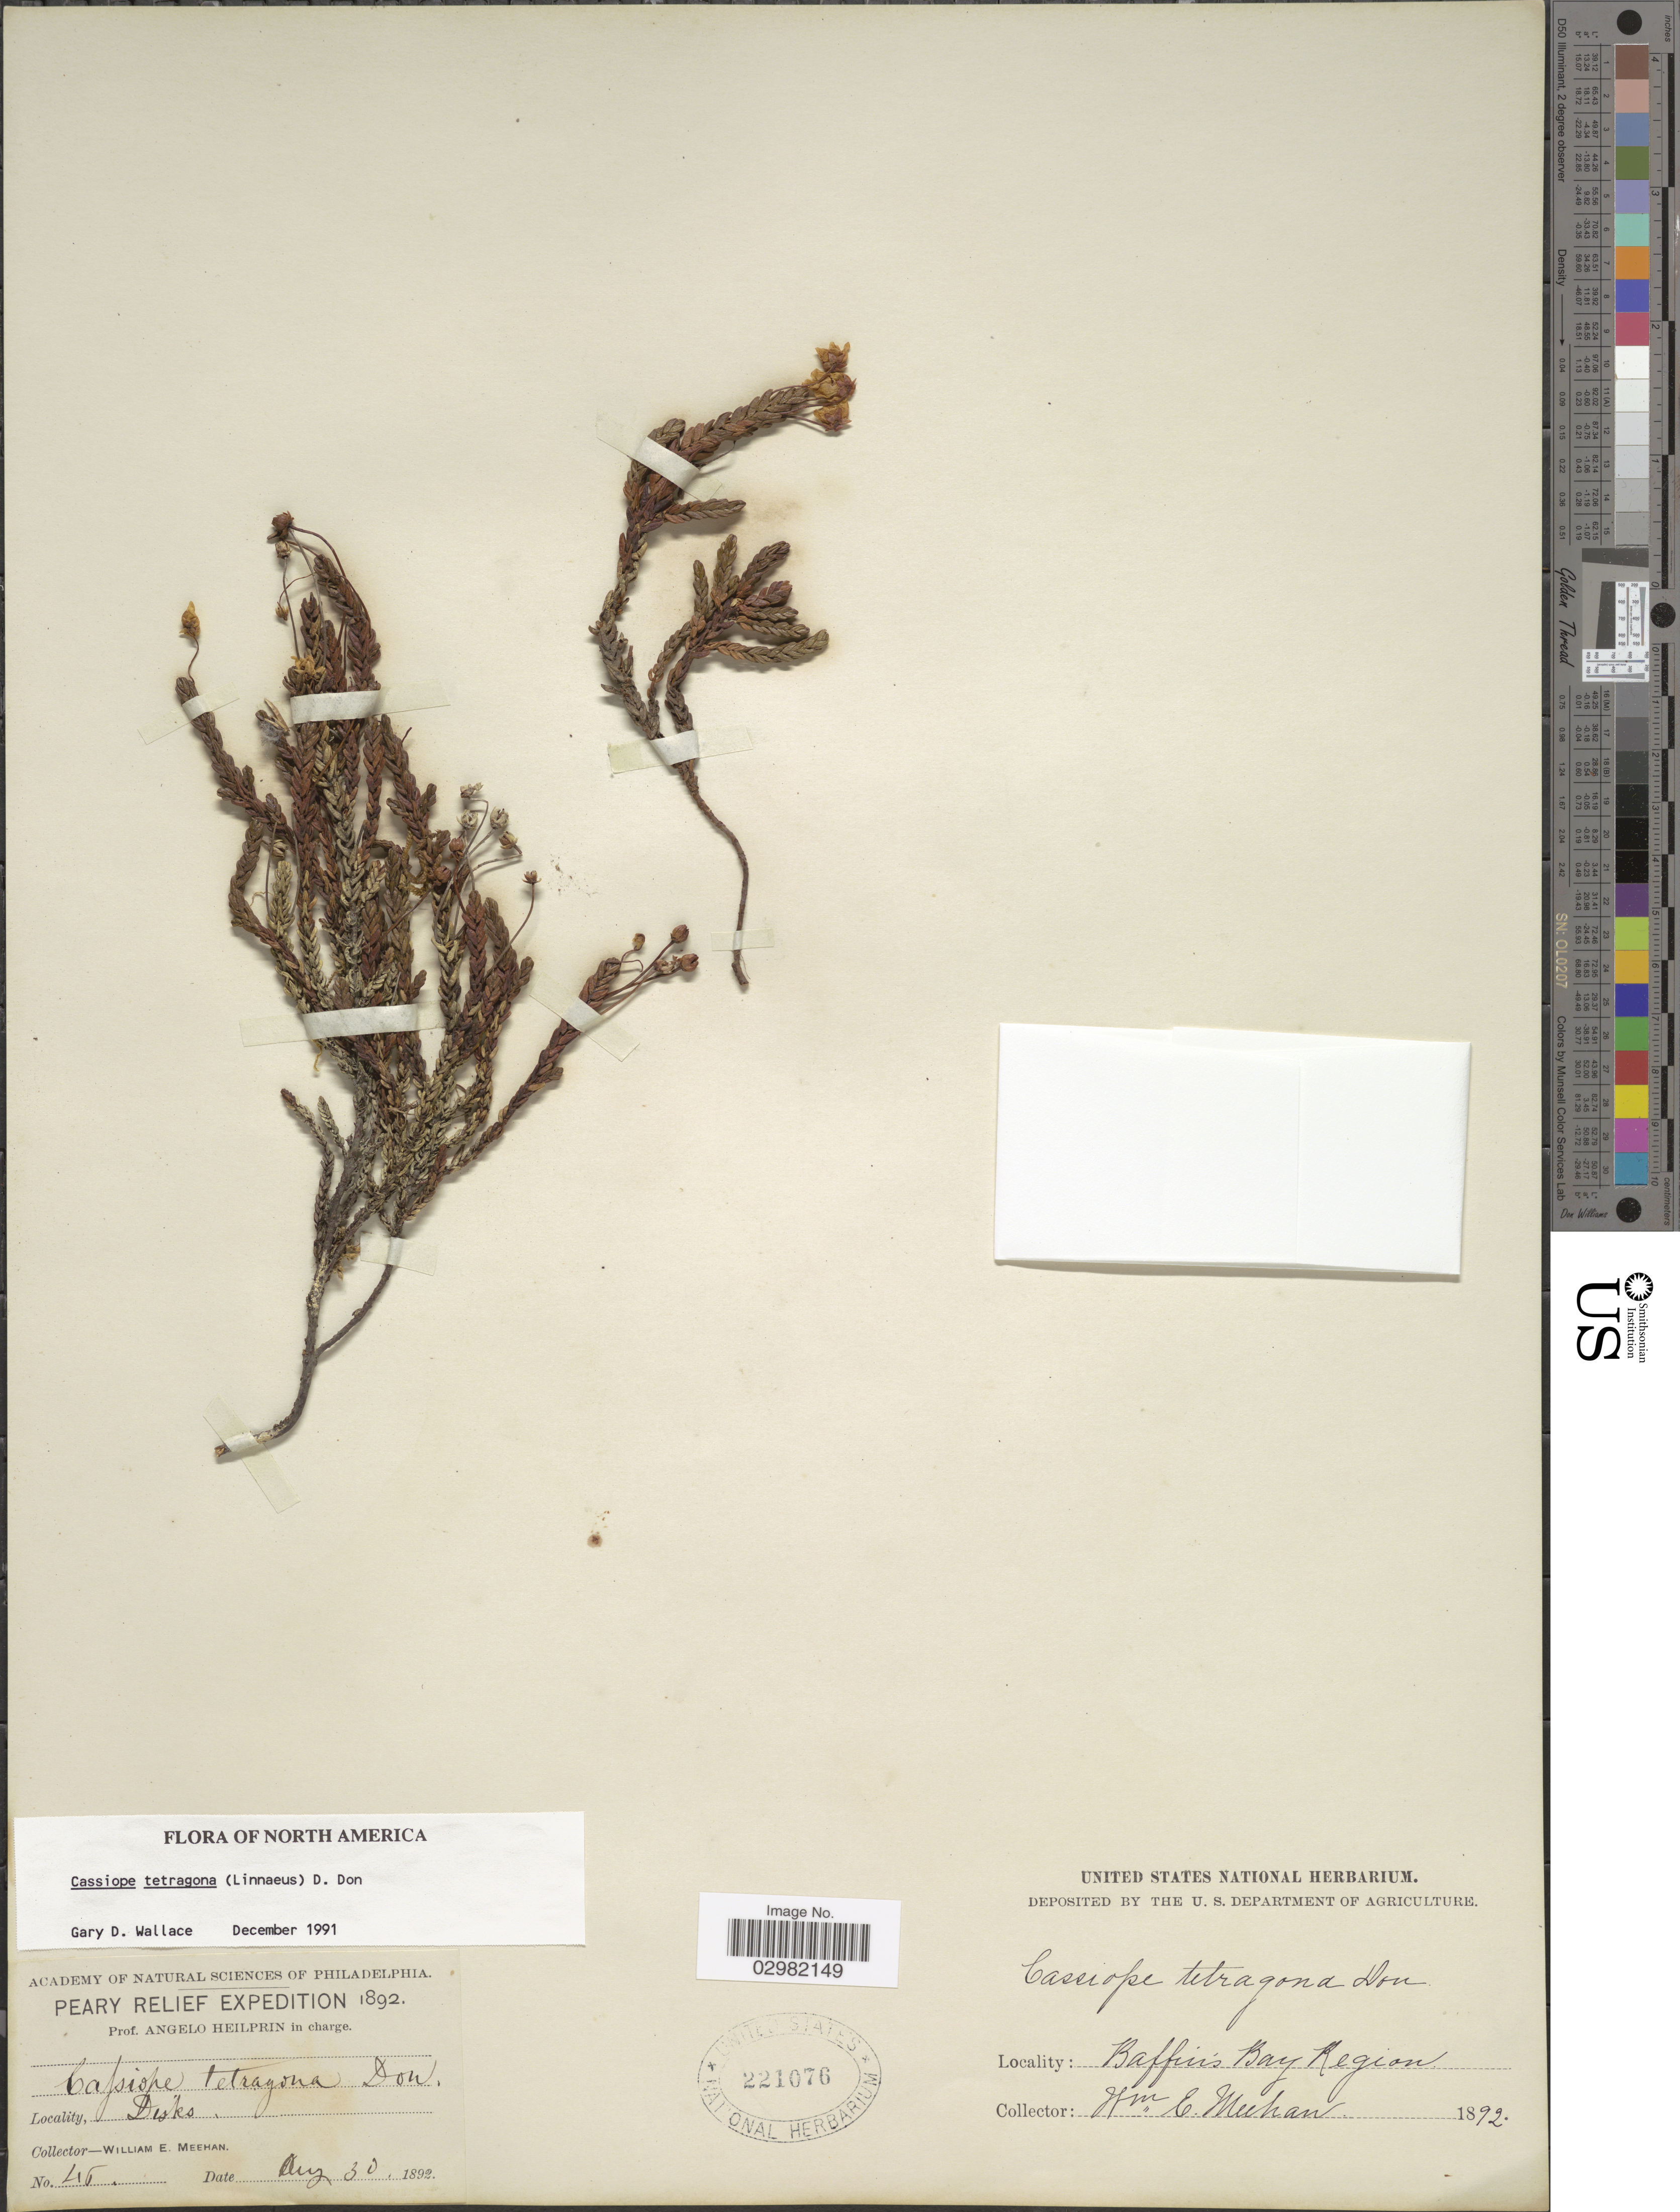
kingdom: Plantae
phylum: Tracheophyta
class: Magnoliopsida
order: Ericales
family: Ericaceae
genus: Cassiope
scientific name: Cassiope tetragona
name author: (L.) D. Don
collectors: W. Meehan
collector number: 46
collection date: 1892-08-30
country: Greenland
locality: Disko, Baffin's Bay Region.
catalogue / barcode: US 221076